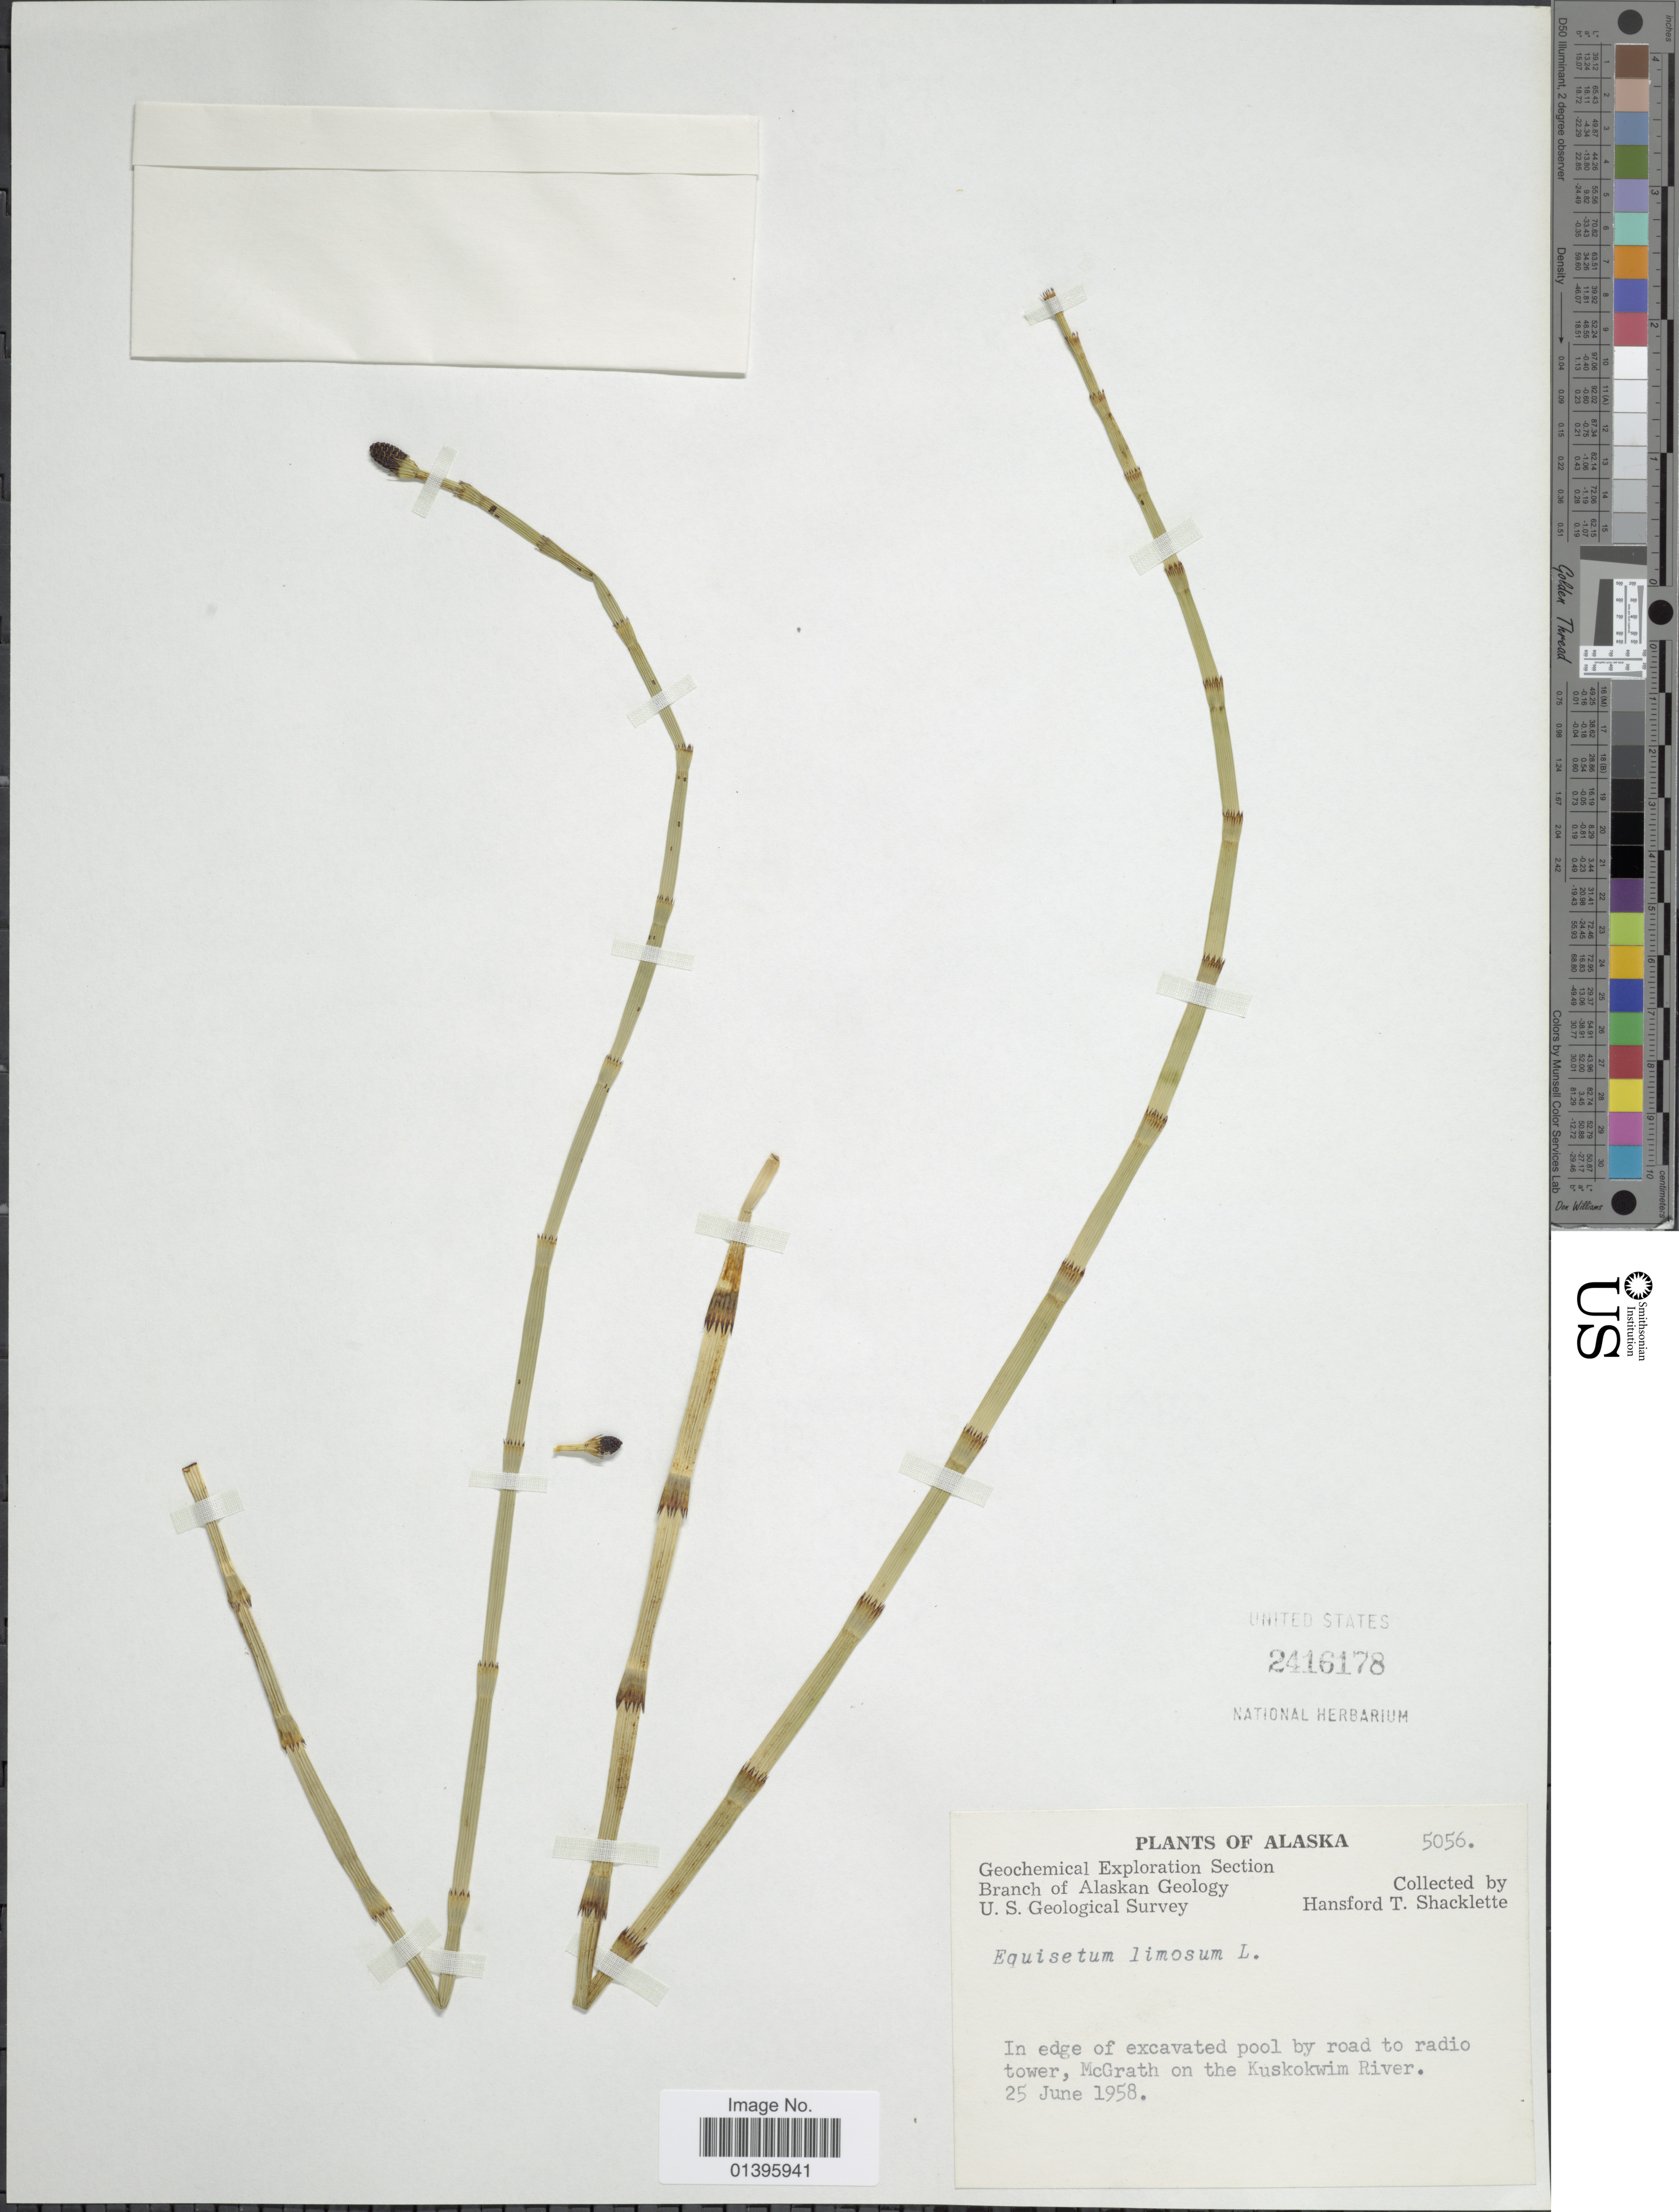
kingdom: Plantae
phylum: Tracheophyta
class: Polypodiopsida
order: Equisetales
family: Equisetaceae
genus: Equisetum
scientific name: Equisetum fluviatile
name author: L.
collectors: H. Shacklette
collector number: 5056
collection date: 1958-06-25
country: United States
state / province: Alaska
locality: In edge of excavated pool by road to radio tower, McGrath on the Kuskokwim River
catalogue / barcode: US 2416178